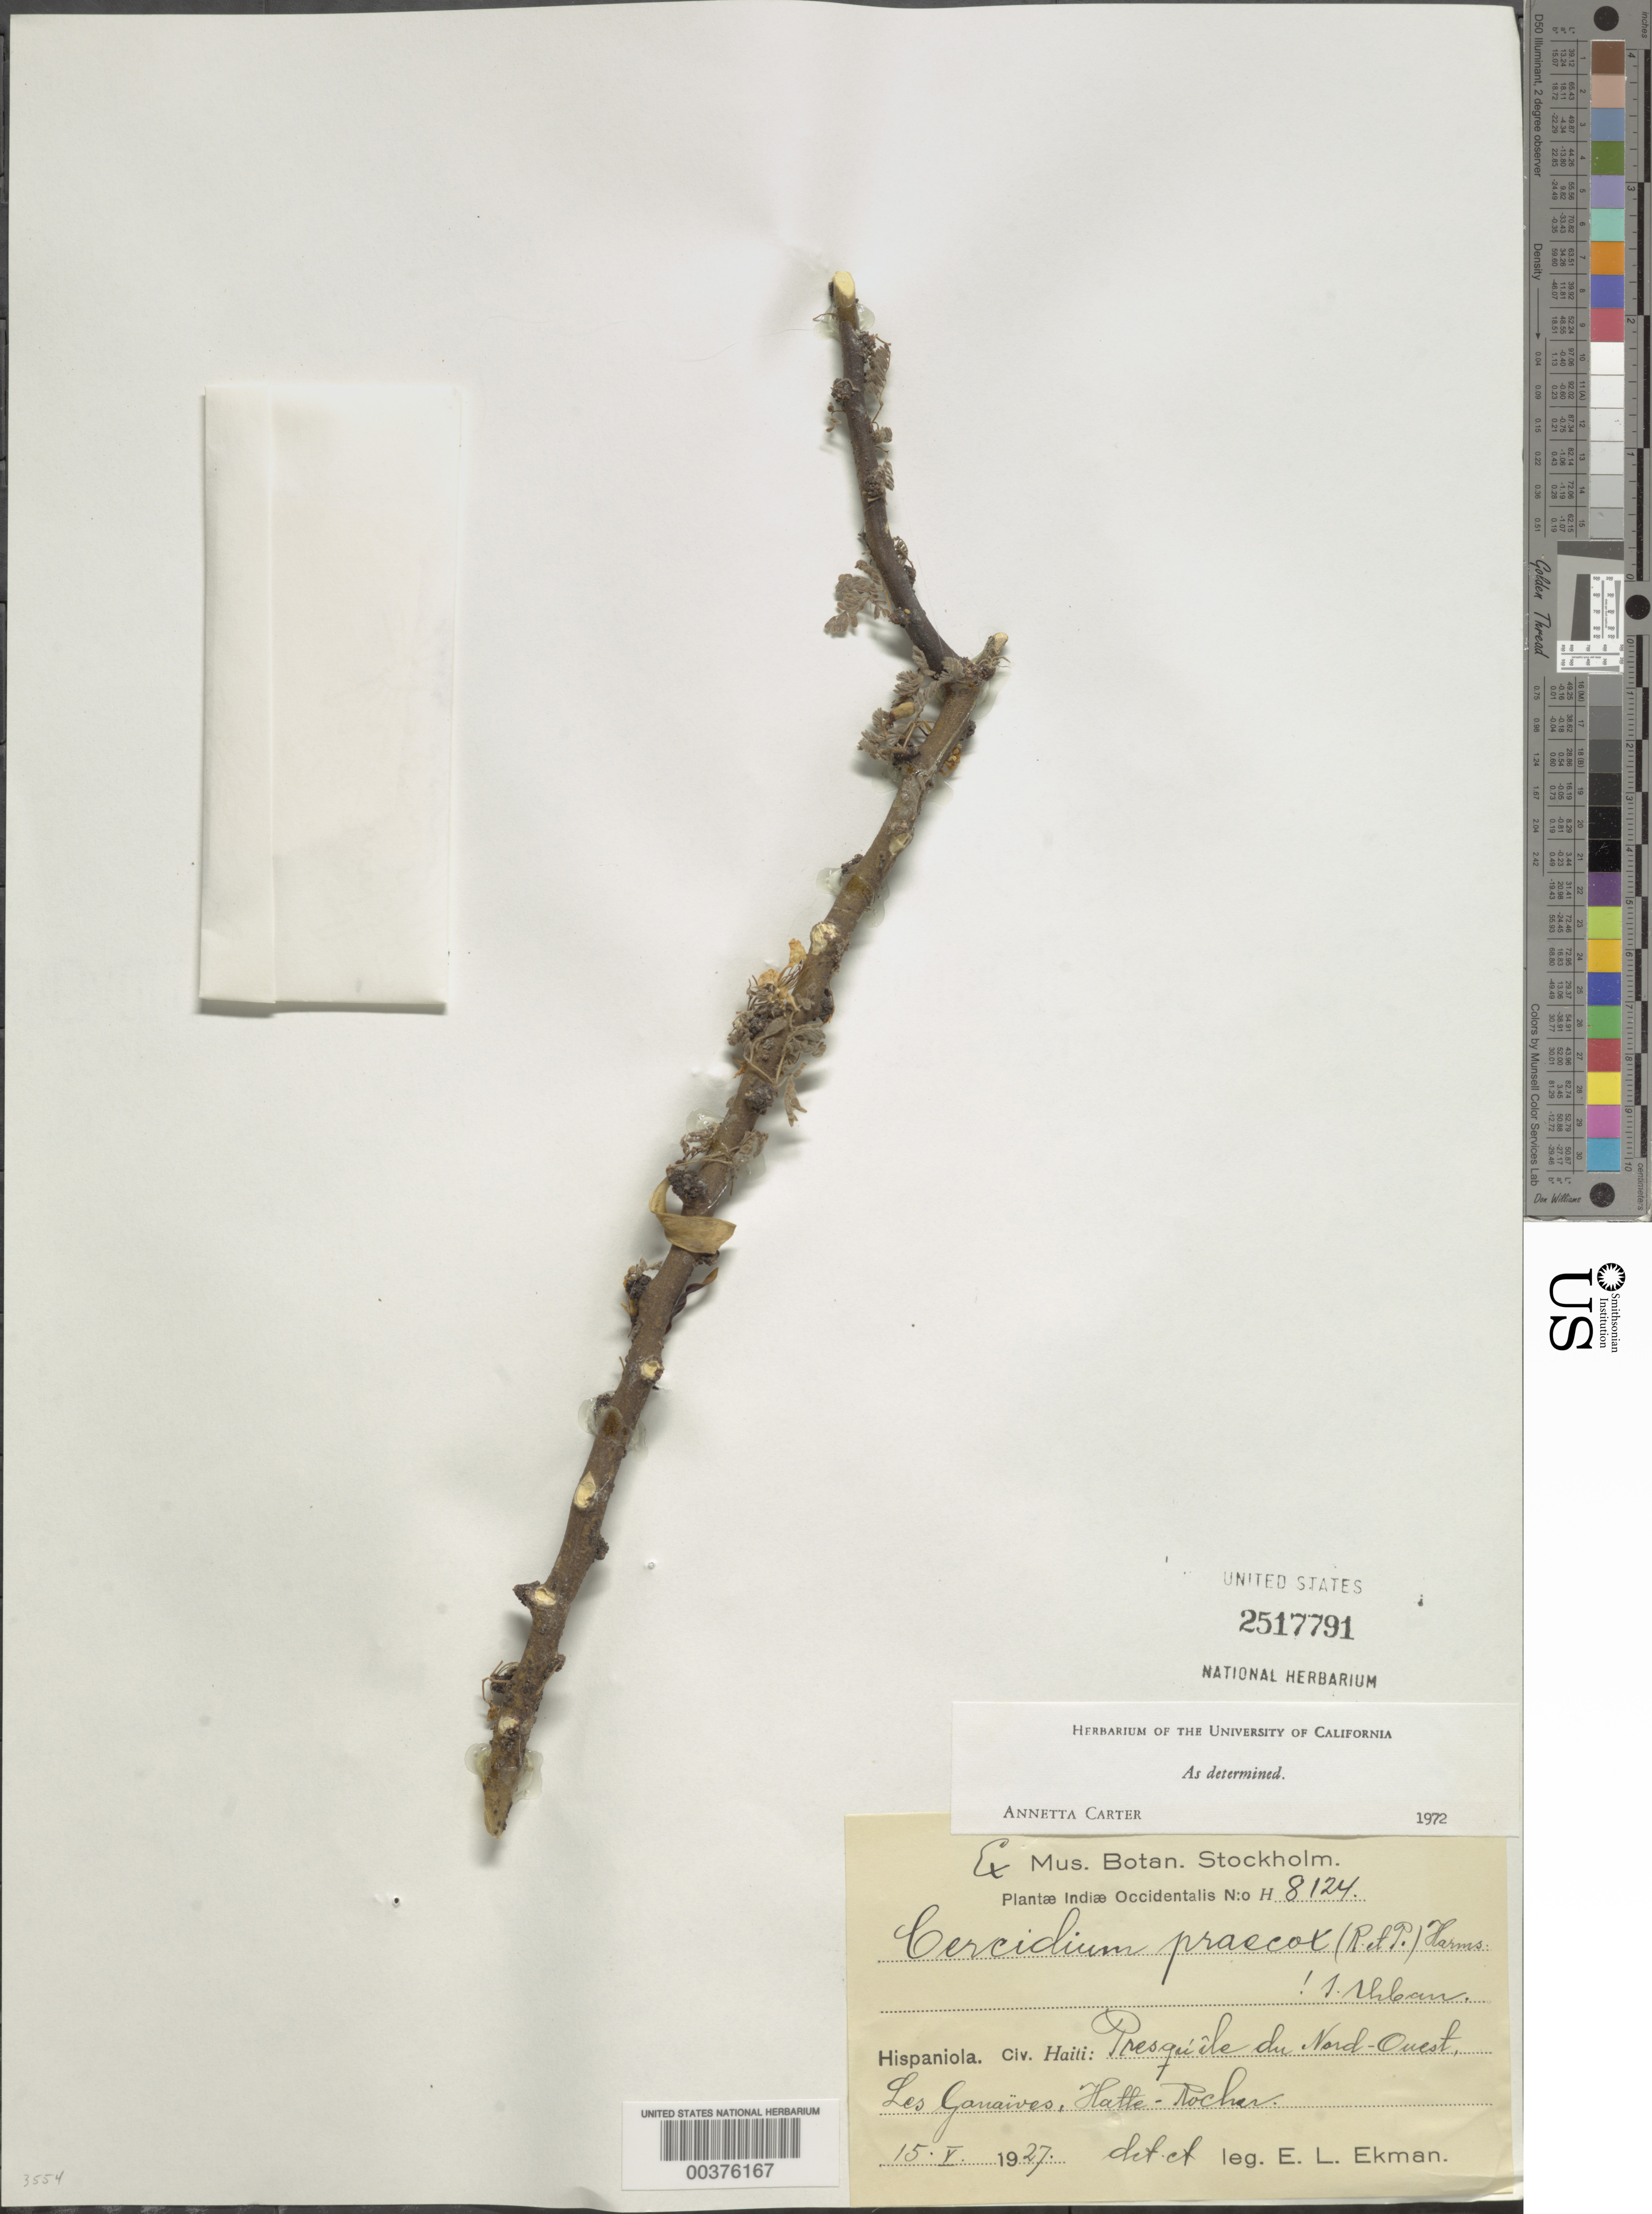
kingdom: Plantae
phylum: Tracheophyta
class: Magnoliopsida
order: Fabales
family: Fabaceae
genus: Parkinsonia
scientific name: Parkinsonia praecox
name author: (Ruiz & Pav.) J.E. Hawkins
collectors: E. L. Ekman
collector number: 8124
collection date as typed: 15 May 1927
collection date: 1927-05-15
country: Haiti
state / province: Nord-Ouest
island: Hispaniola Island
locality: Les gonaires, hatte-rochar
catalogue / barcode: US 2517791